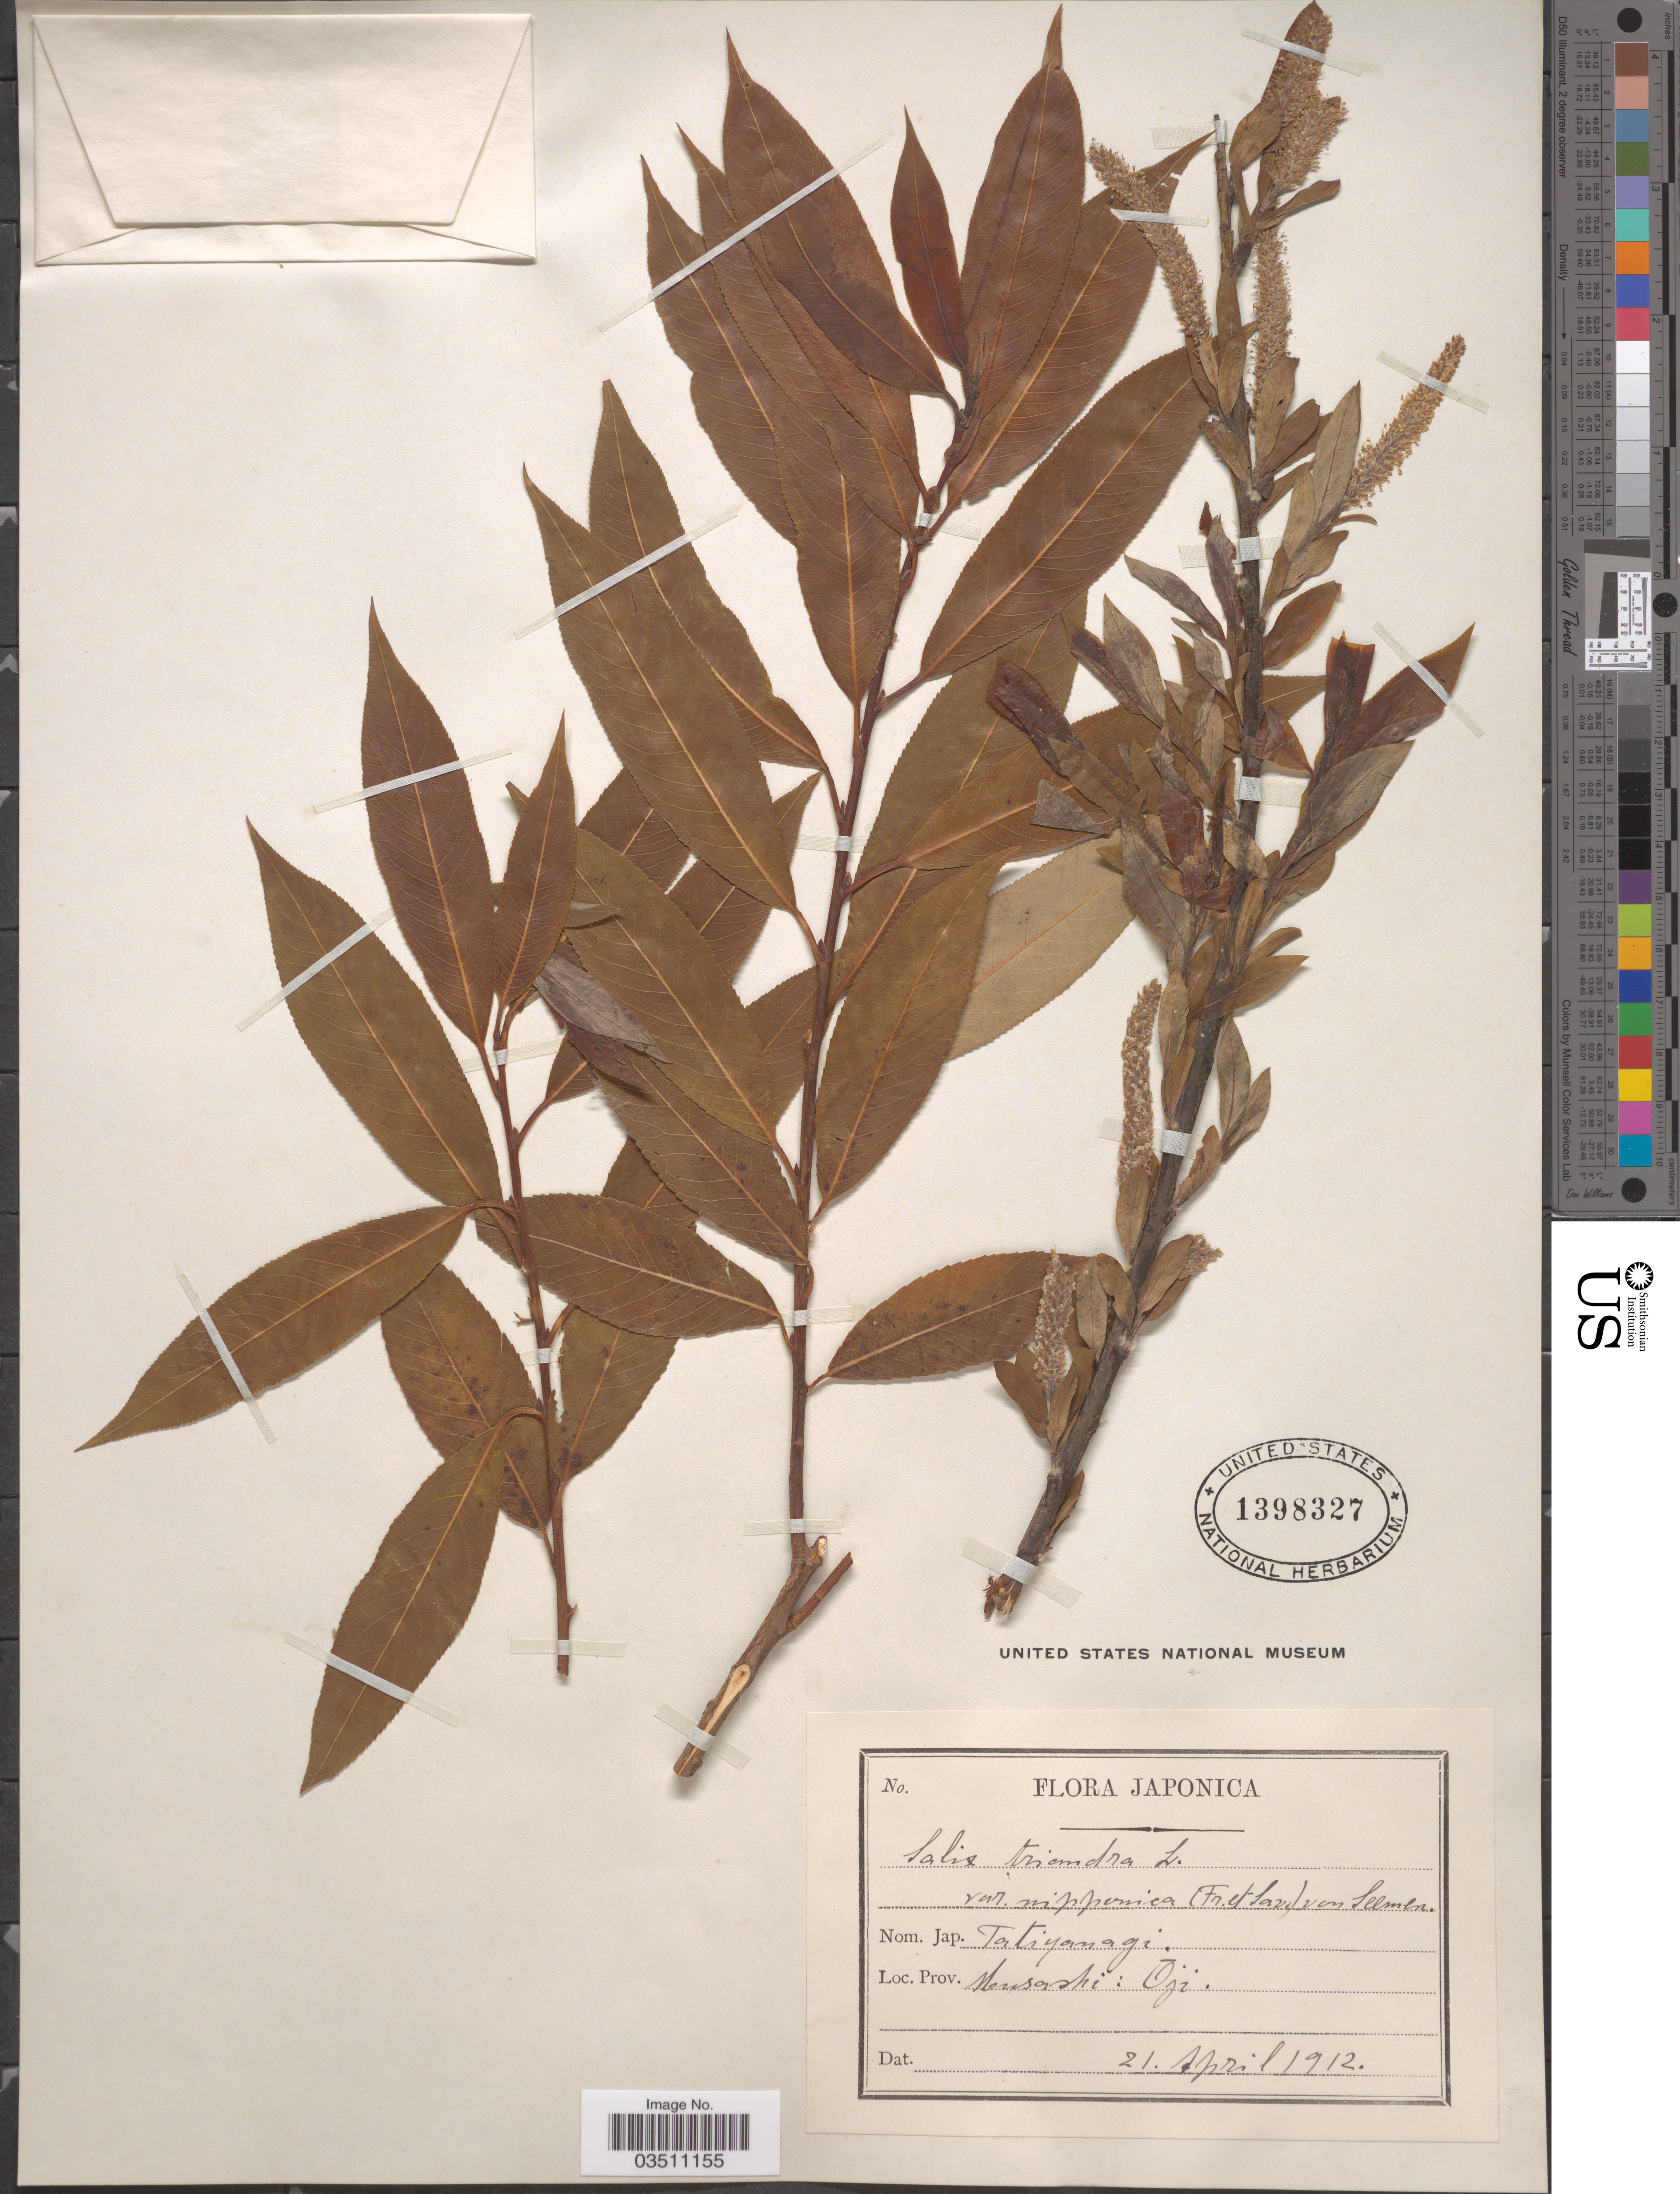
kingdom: Plantae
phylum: Tracheophyta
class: Magnoliopsida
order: Malpighiales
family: Salicaceae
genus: Salix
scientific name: Salix triandra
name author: L.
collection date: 1912-04-21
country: Japan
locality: Musashi: Oji.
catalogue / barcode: US 1398327